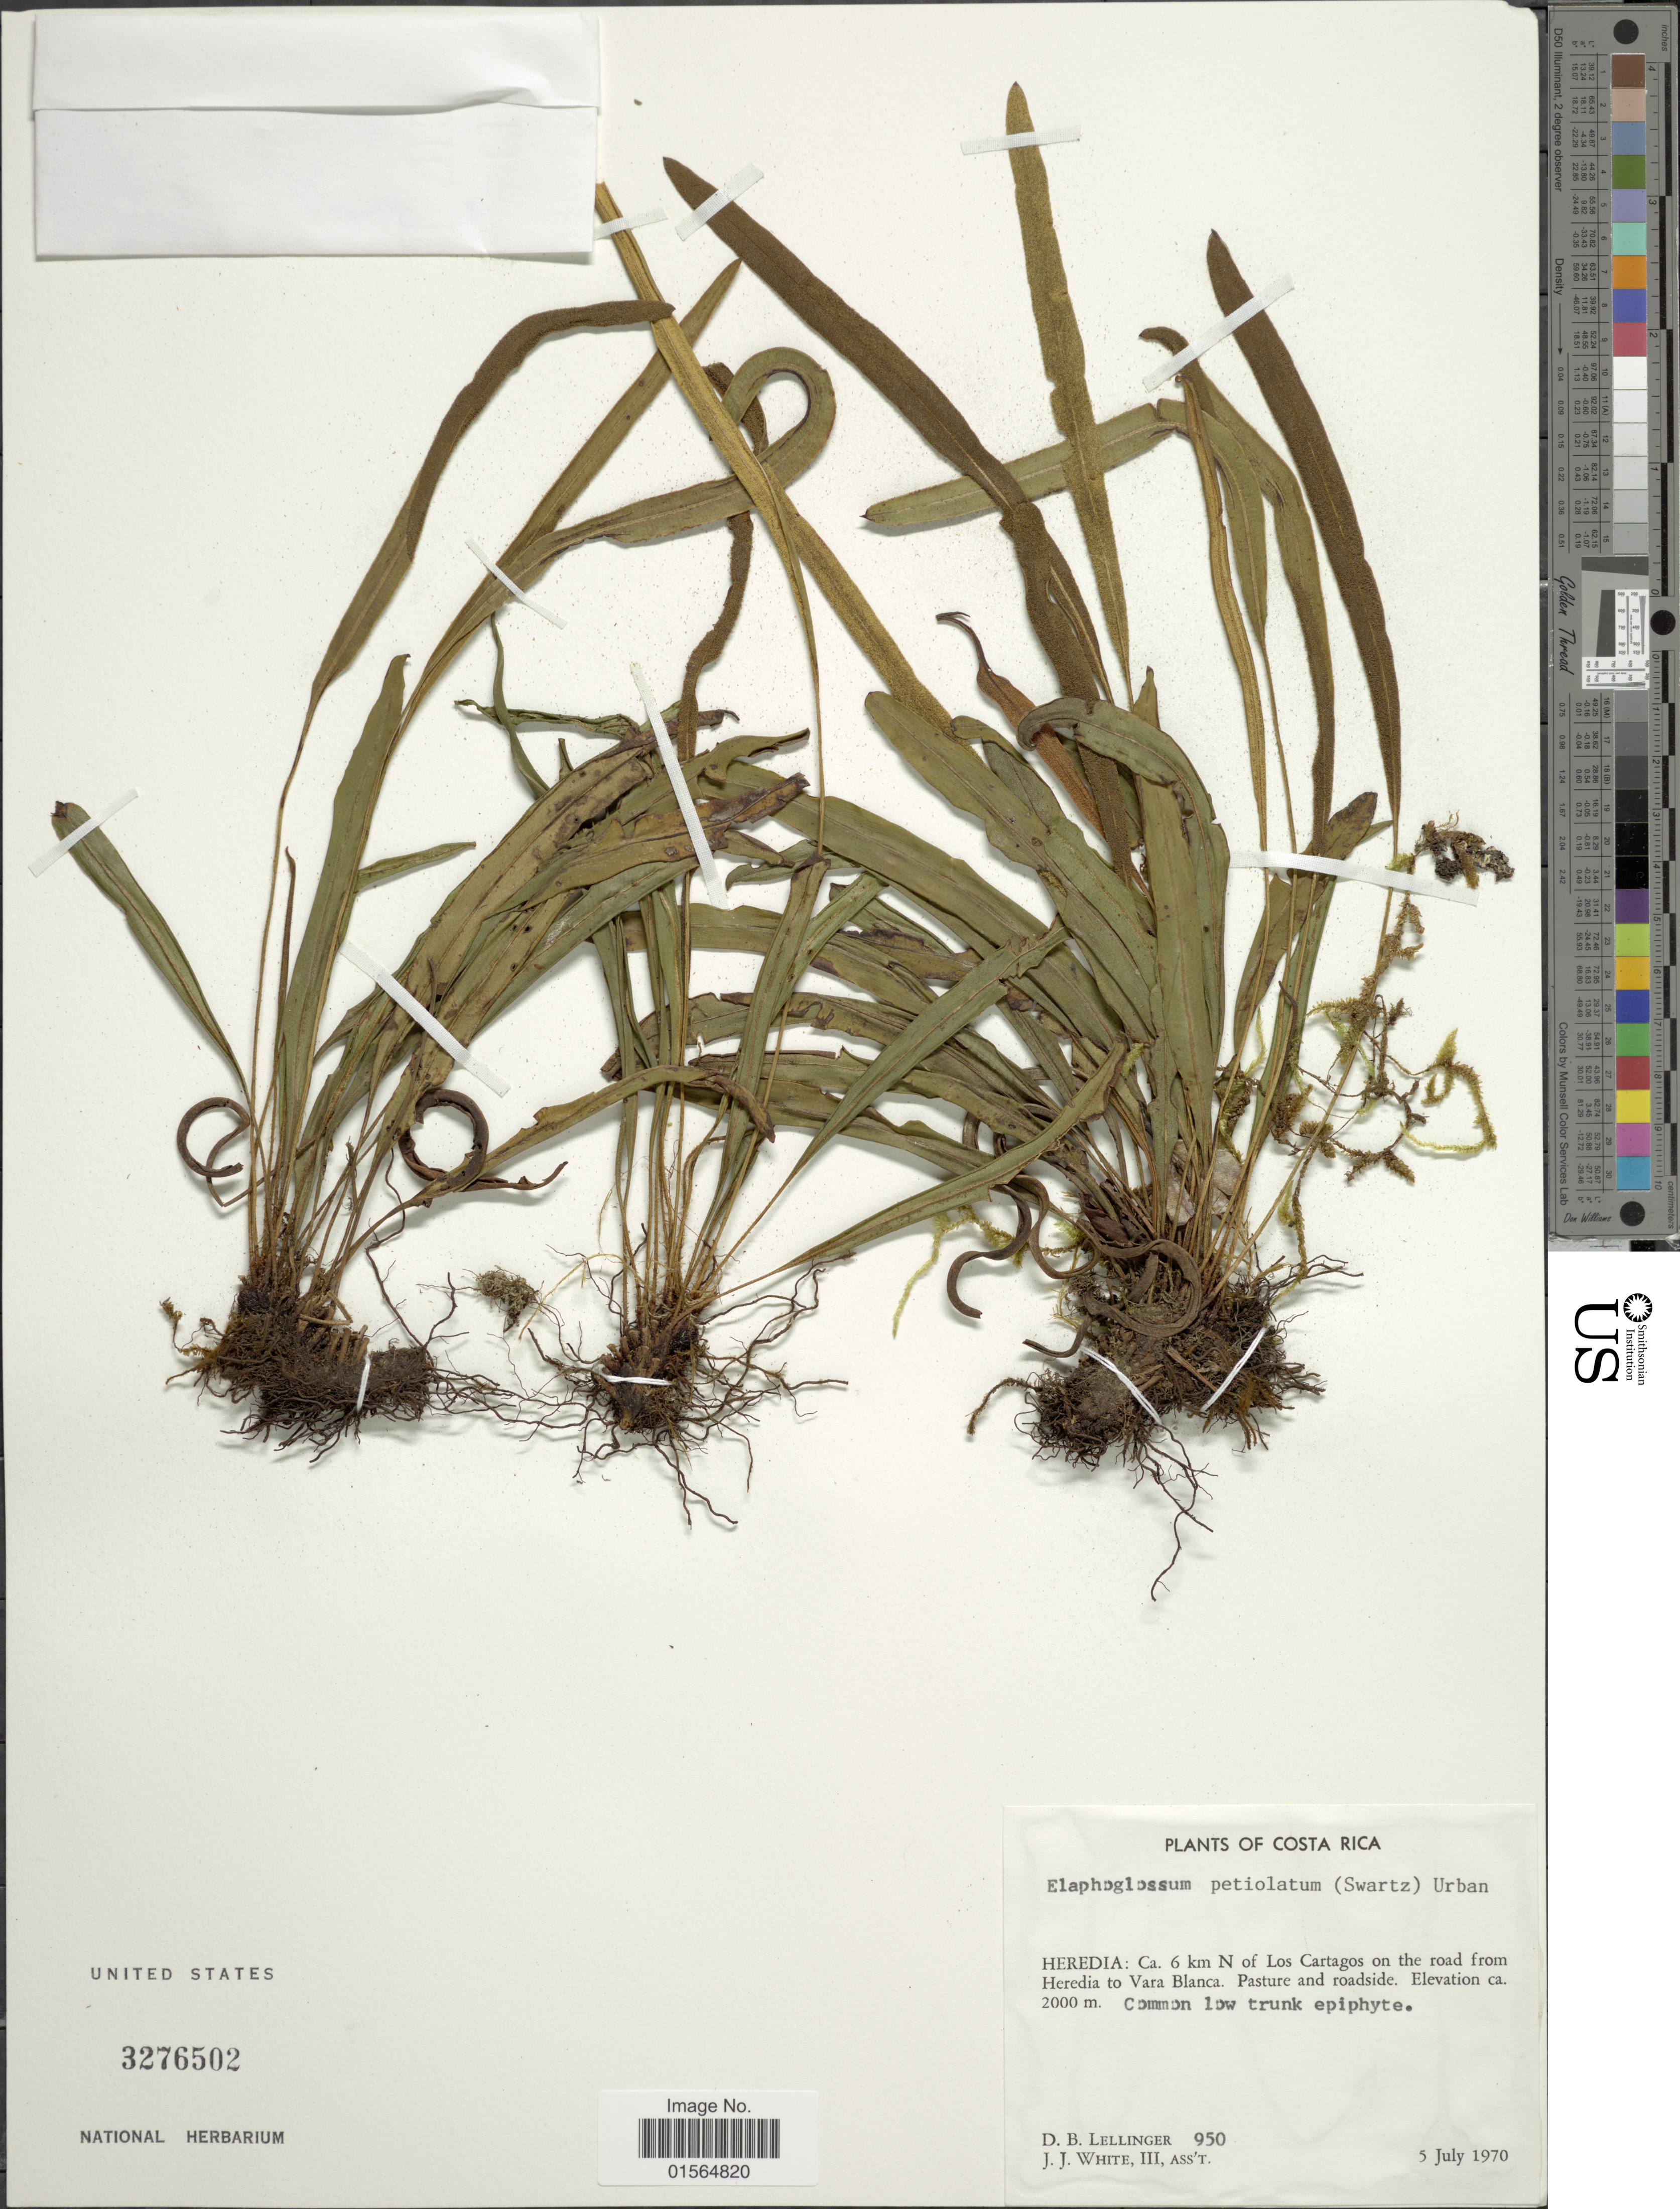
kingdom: Plantae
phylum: Tracheophyta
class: Polypodiopsida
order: Polypodiales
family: Dryopteridaceae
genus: Elaphoglossum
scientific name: Elaphoglossum petiolatum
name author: (Sw.) Urb.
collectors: D. B. Lellinger & J. J. White III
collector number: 950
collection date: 1970-07-05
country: Costa Rica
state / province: Heredia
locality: Ca. 6 km N of Las Cartagos on the road from Heredia to Vara Blanca. Pasture and roadside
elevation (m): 2000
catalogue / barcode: US 3276502